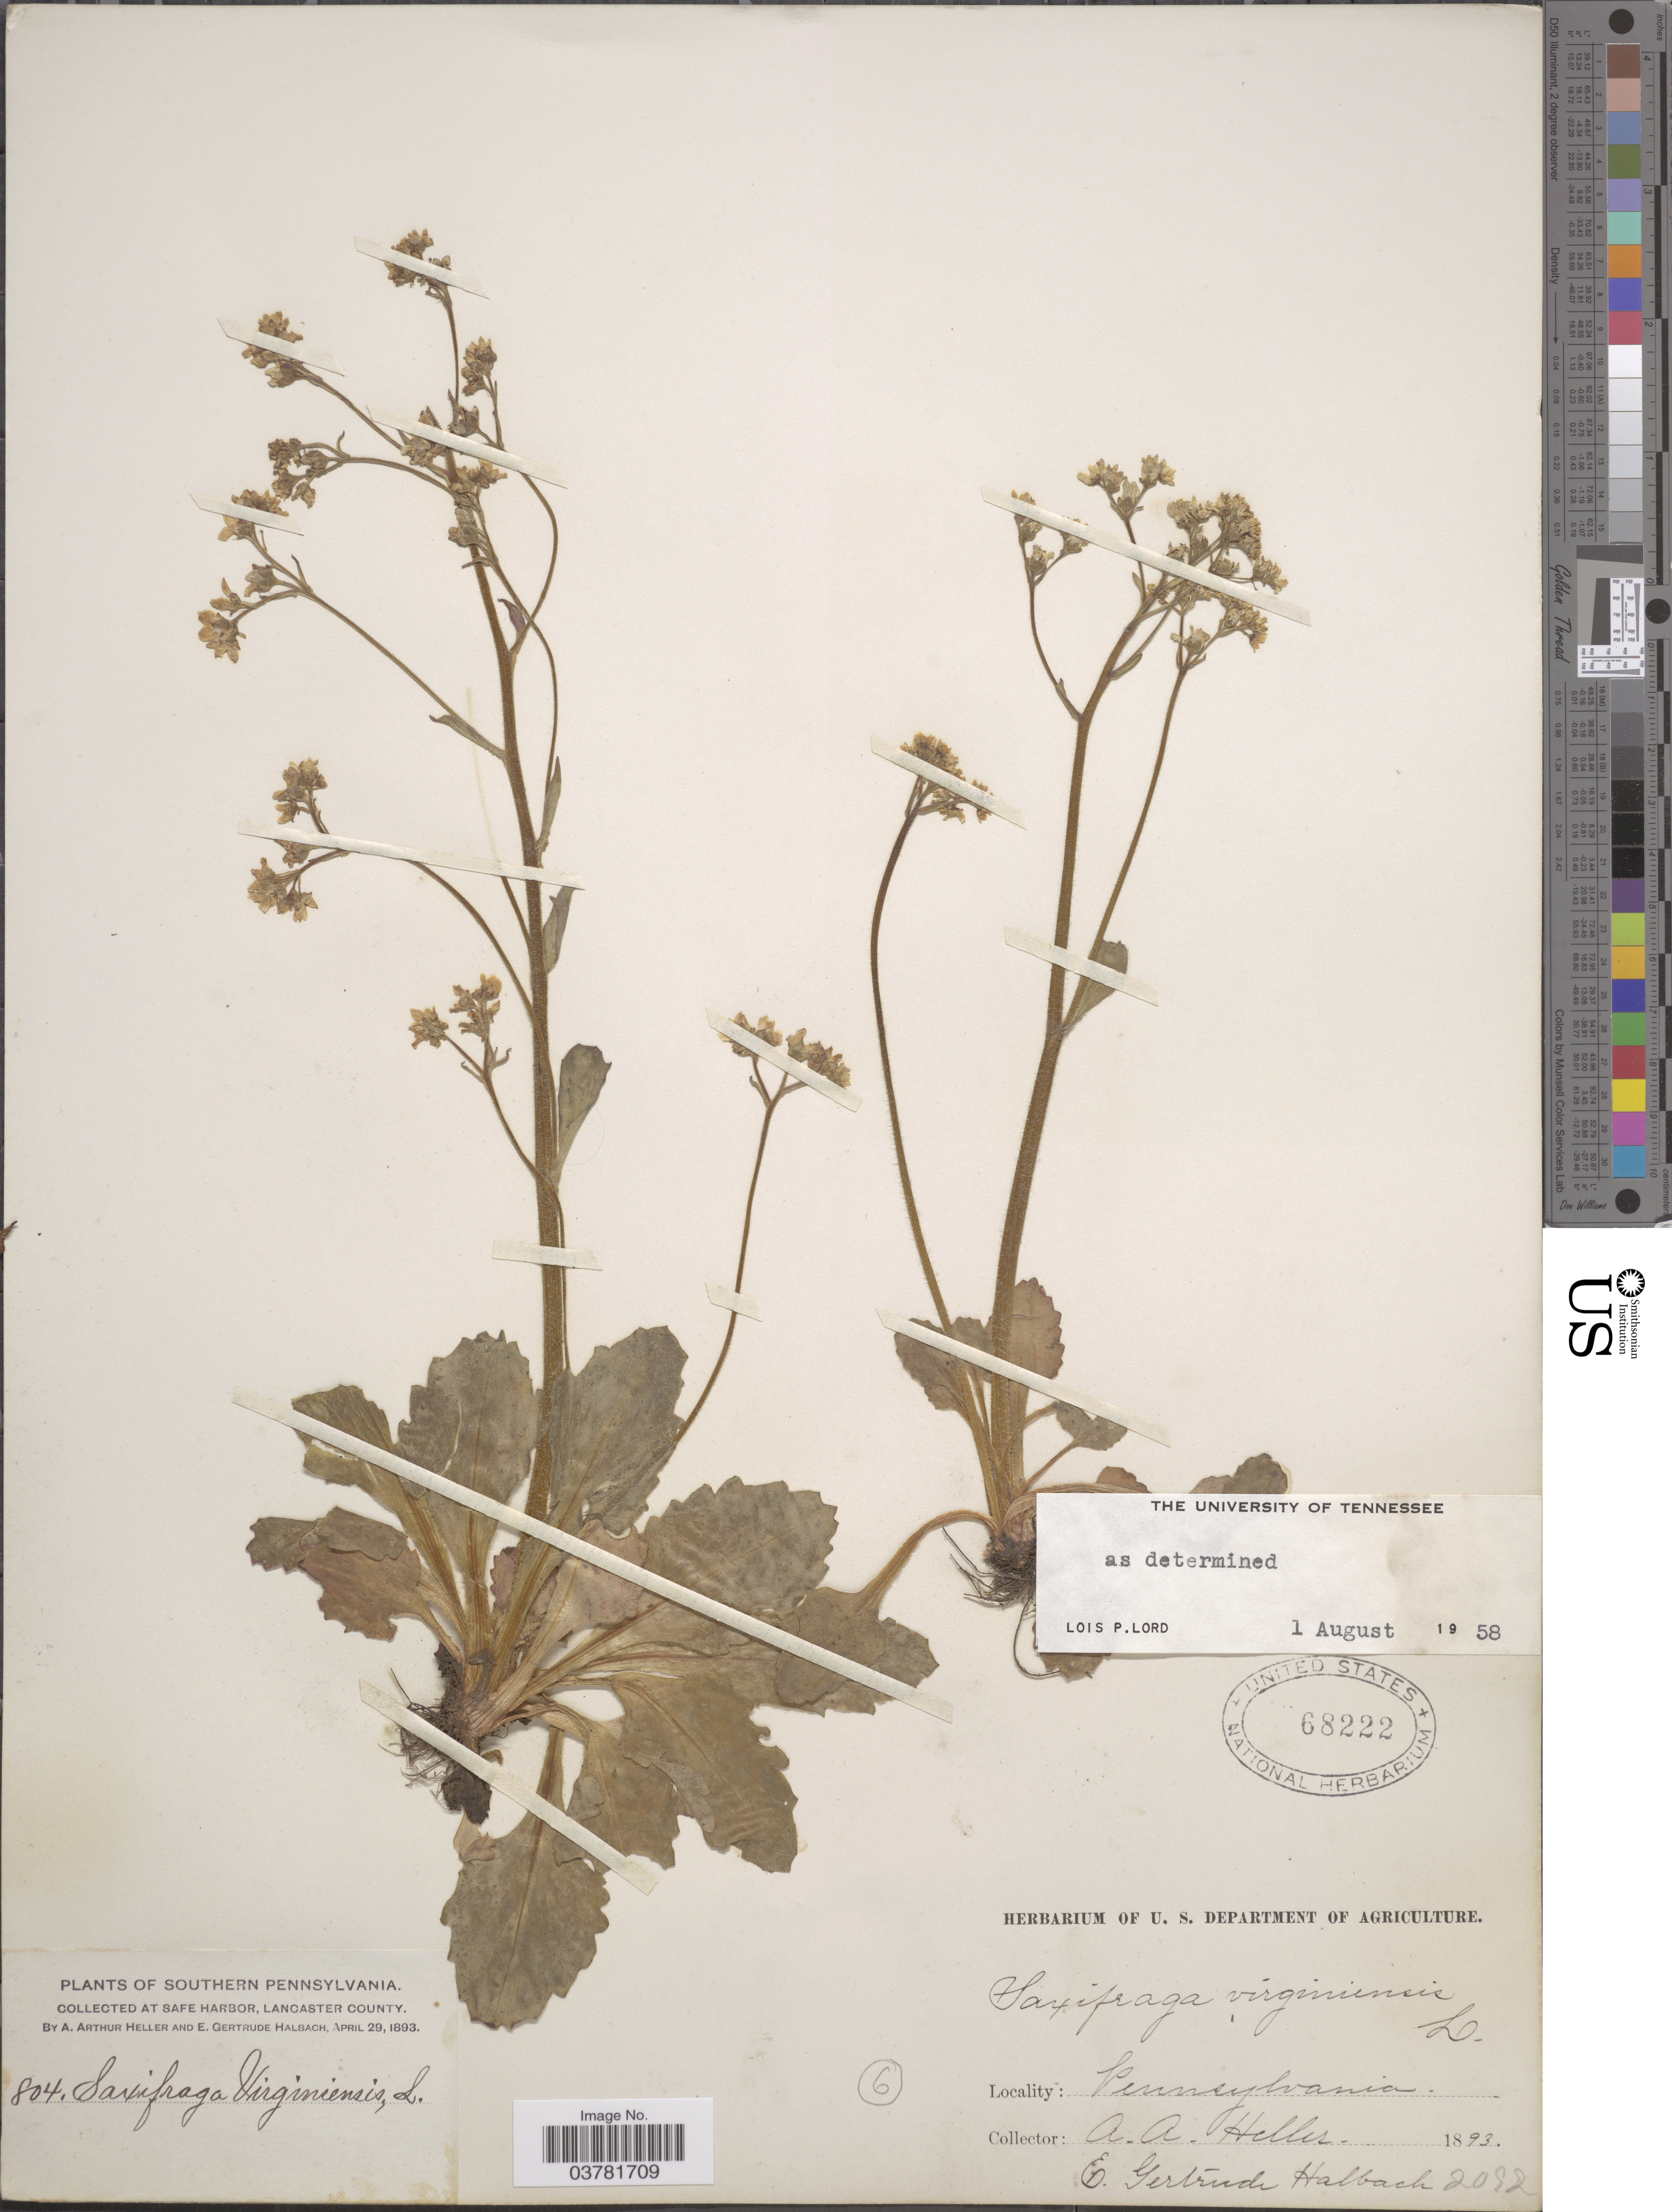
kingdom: Plantae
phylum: Tracheophyta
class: Magnoliopsida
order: Saxifragales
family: Saxifragaceae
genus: Micranthes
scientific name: Micranthes virginiensis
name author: (Michx.) Small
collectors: A. A. Heller & E. G. Halbach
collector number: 2092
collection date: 1893-04-29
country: United States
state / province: Pennsylvania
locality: Southern Pennsylvania. Safe Harbor, Lancaster County.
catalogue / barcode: US 68222